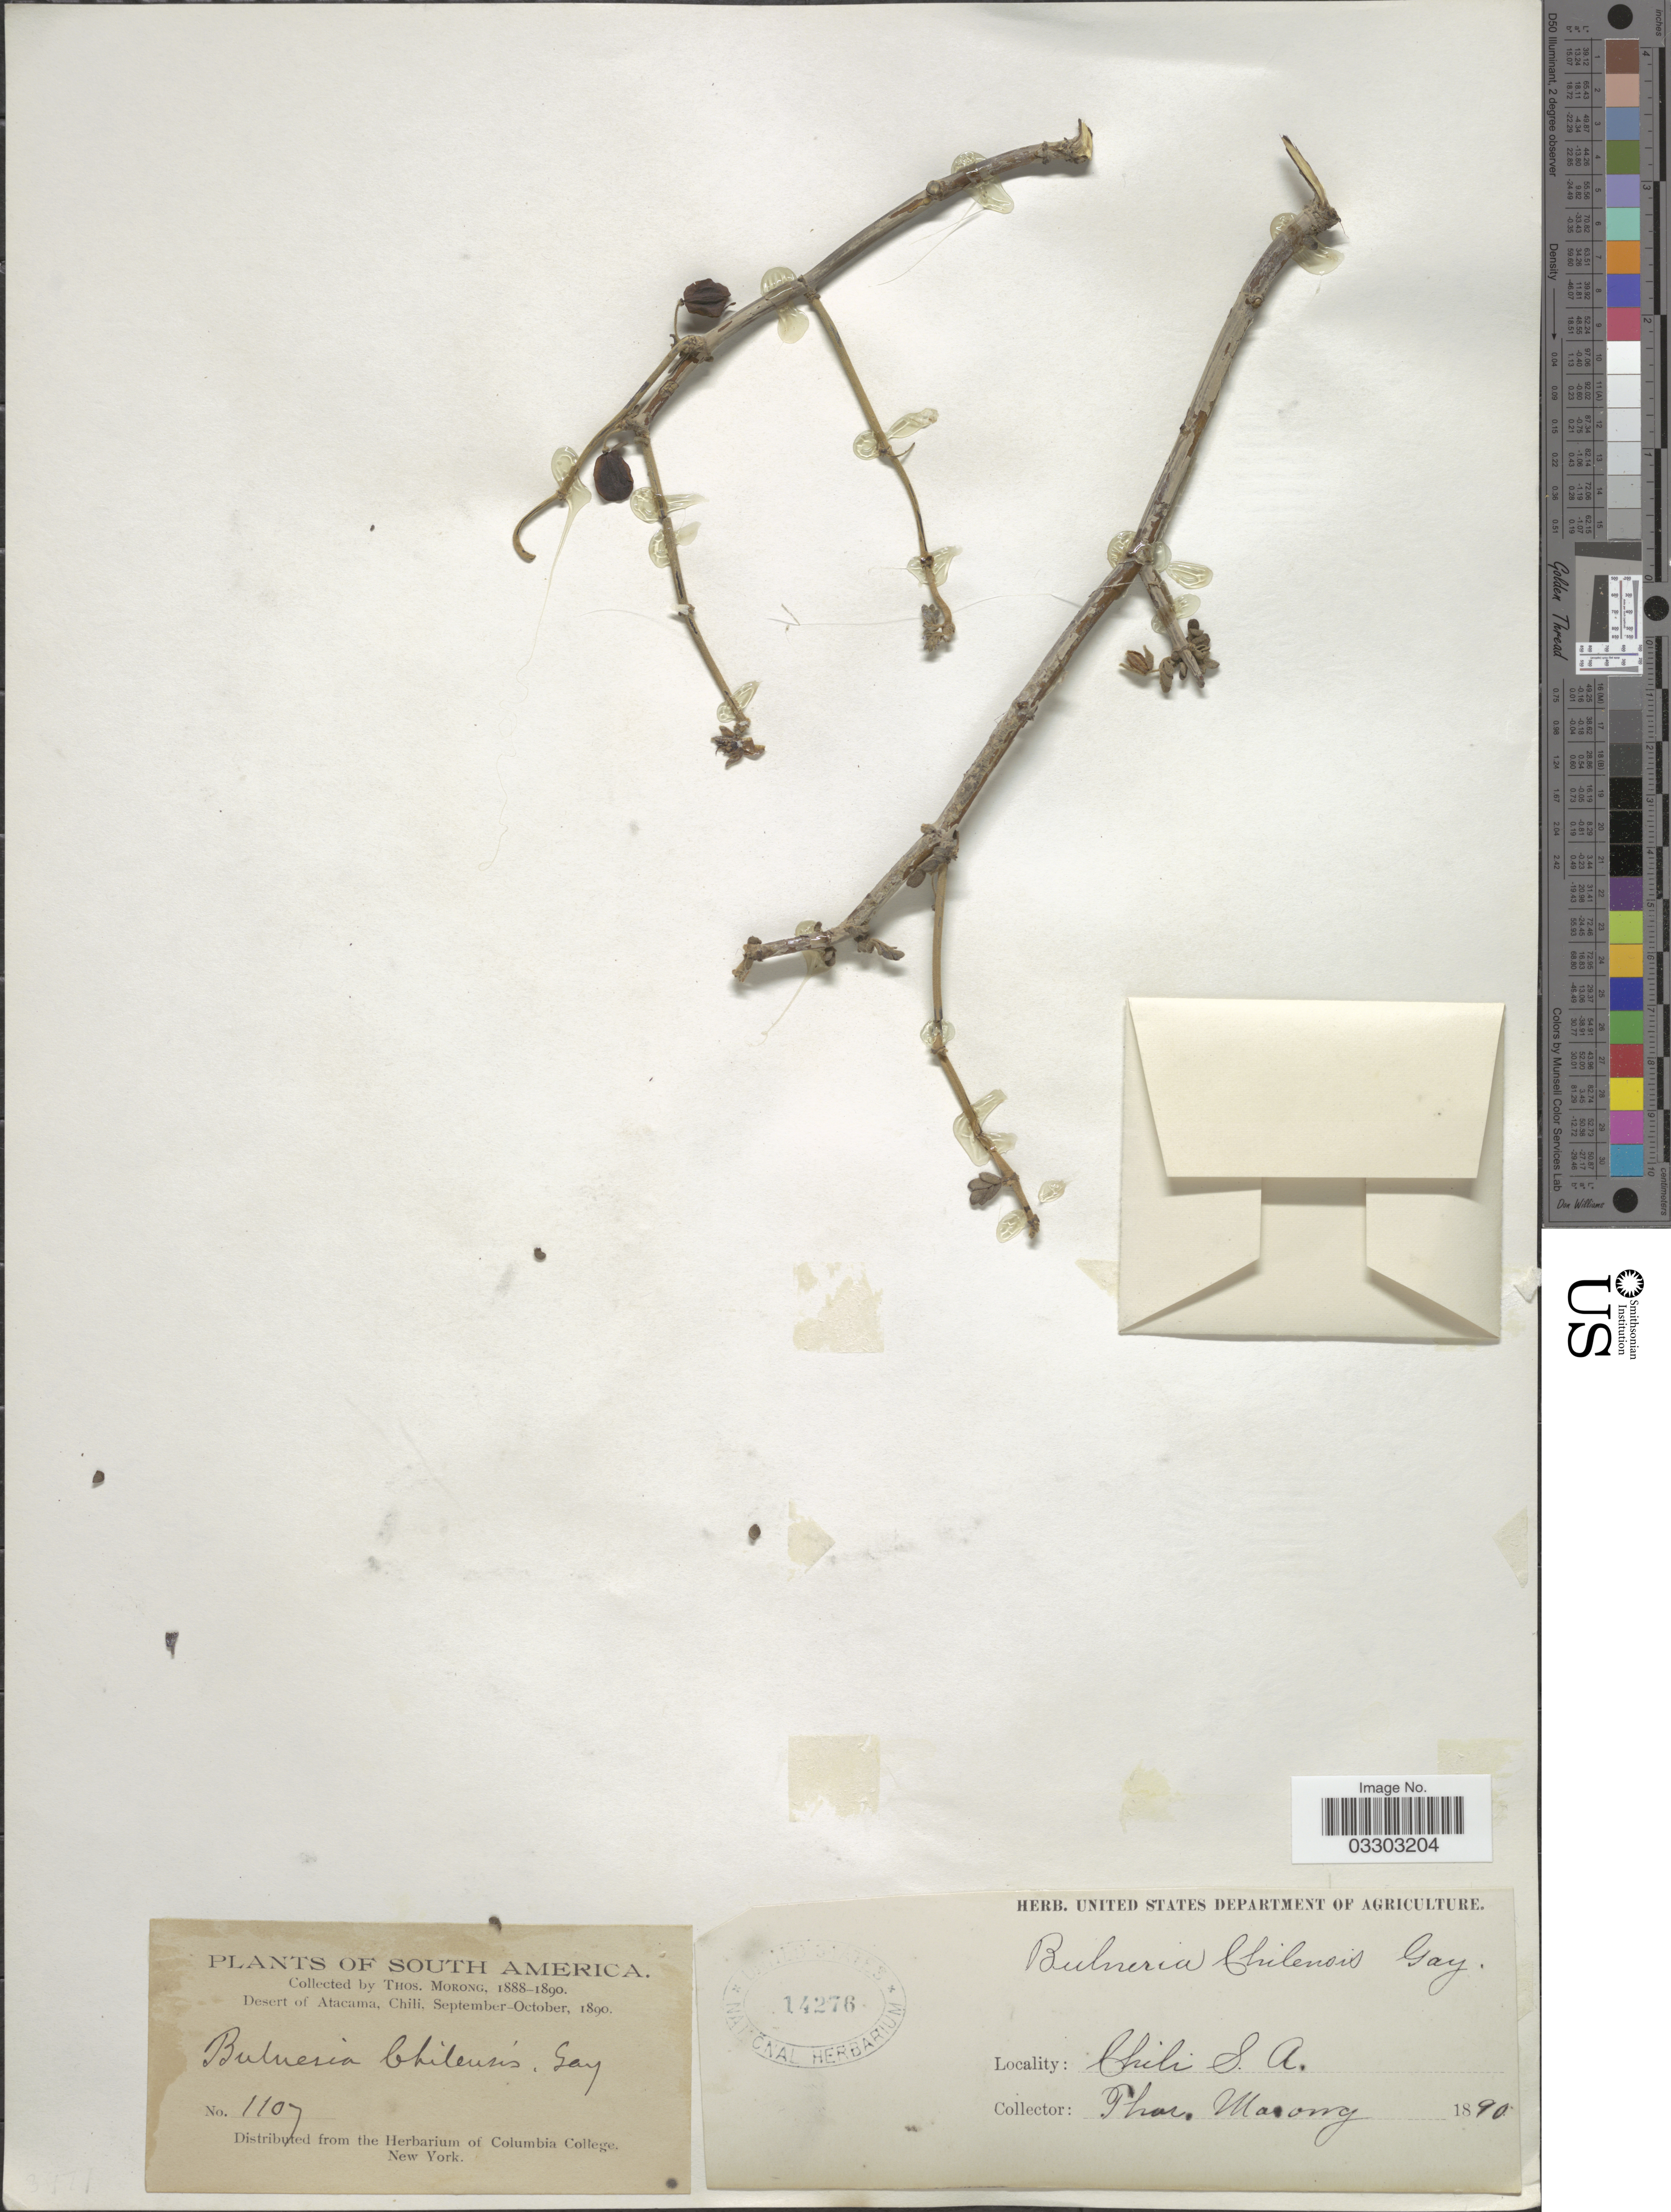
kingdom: Plantae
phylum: Tracheophyta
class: Magnoliopsida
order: Zygophyllales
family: Zygophyllaceae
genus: Bulnesia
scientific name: Bulnesia chilensis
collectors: ex herb. T. Morong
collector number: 1107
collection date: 1890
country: Chile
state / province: Atacama (III)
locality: Desert of Atacama.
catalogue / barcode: US 14276